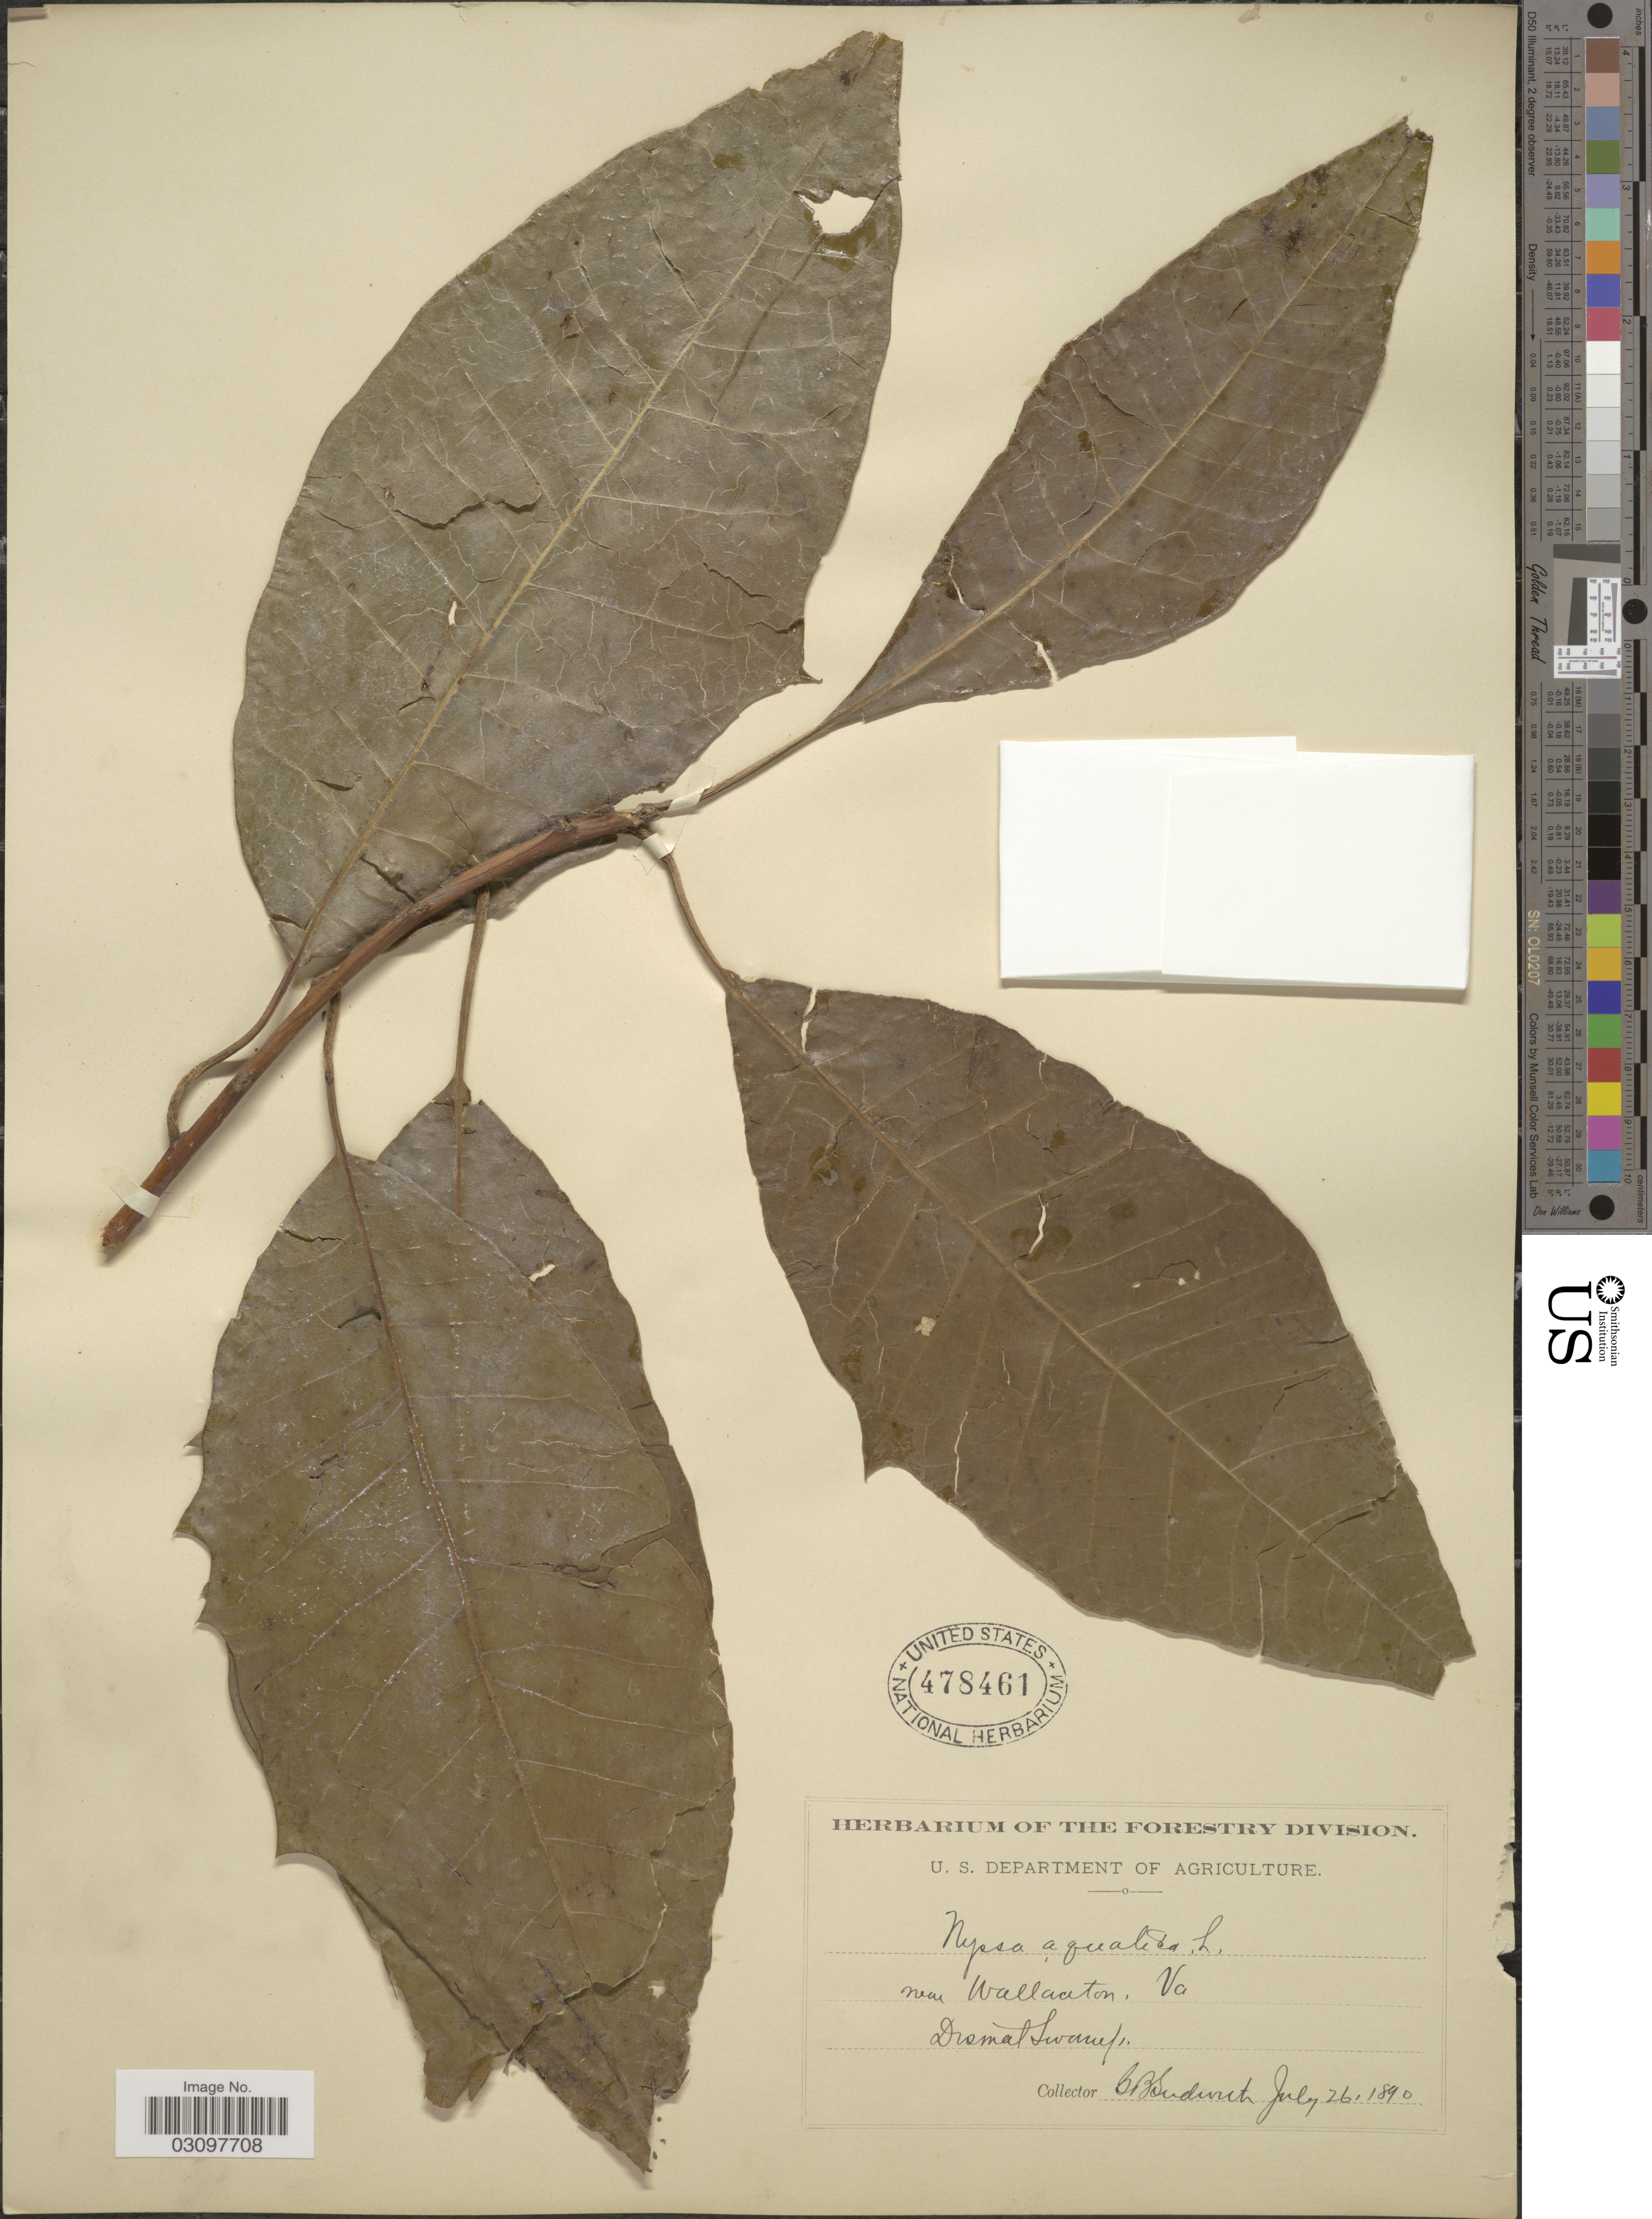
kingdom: Plantae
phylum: Tracheophyta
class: Magnoliopsida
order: Cornales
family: Nyssaceae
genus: Nyssa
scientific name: Nyssa aquatica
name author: L.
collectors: G. B. Sudworth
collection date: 1890-07-26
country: United States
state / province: Virginia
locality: Near Wallaceton, Va. Dismal Swamp.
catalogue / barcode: US 478461